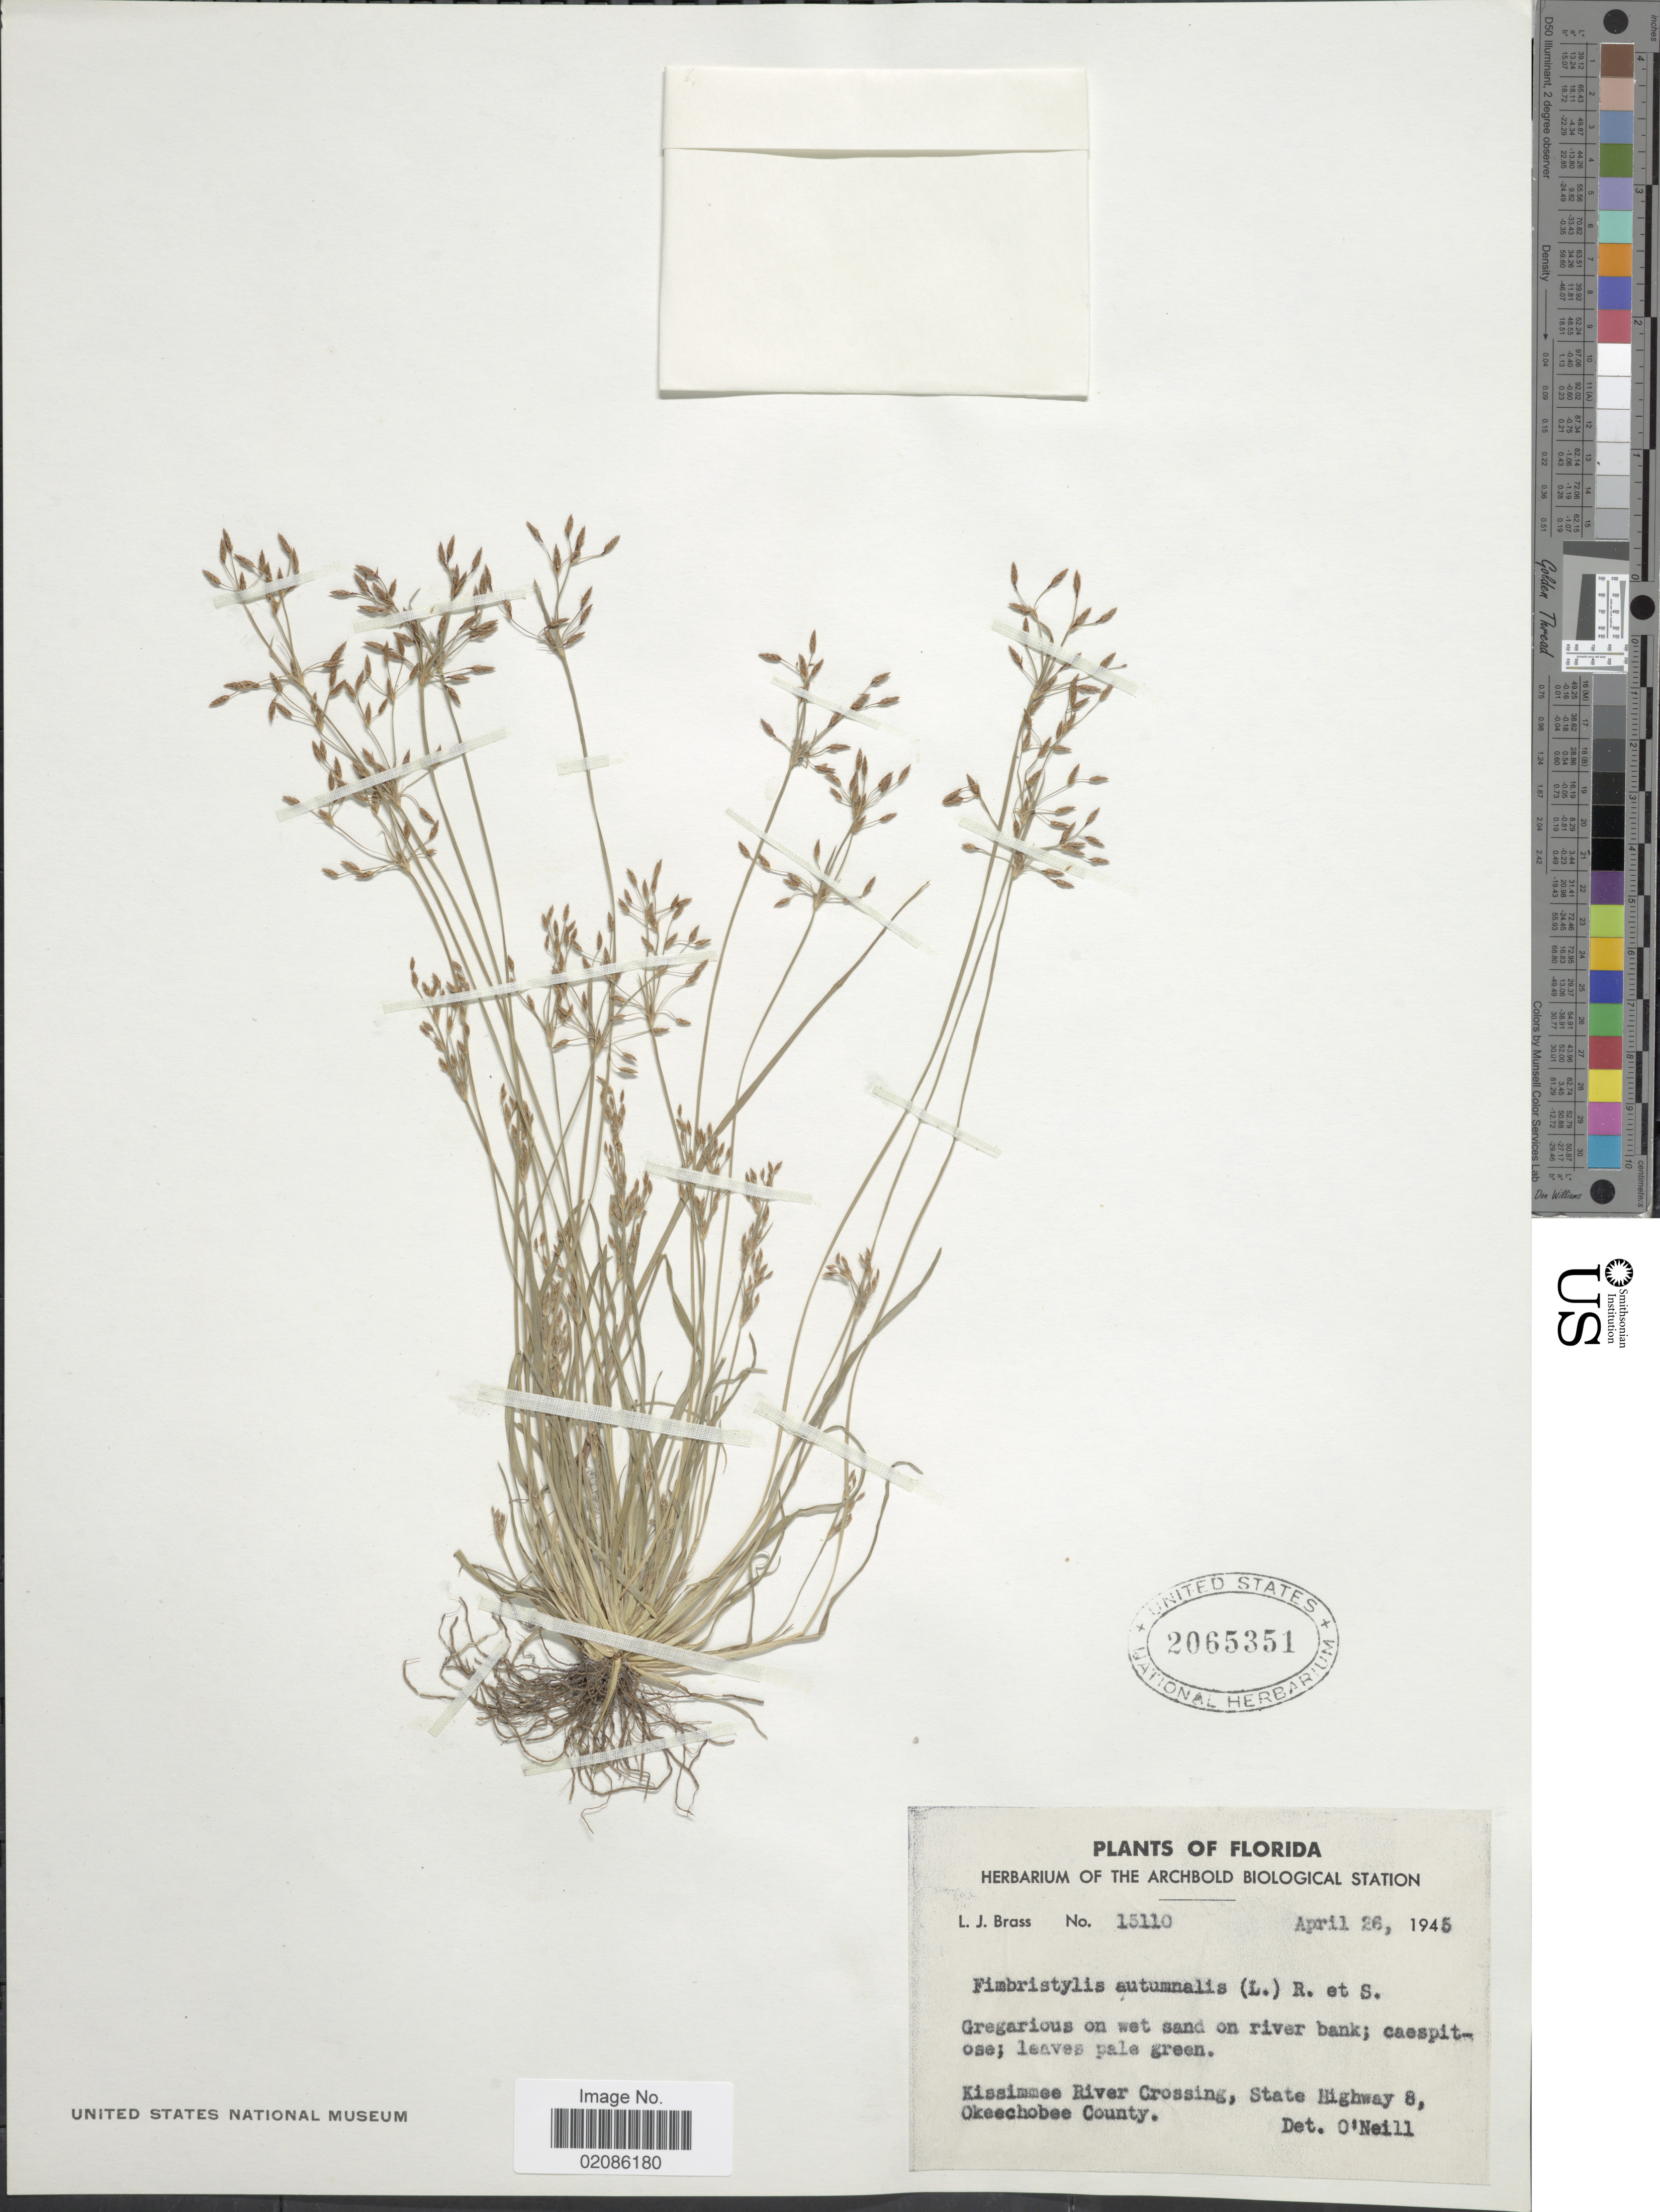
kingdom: Plantae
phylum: Tracheophyta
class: Liliopsida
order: Poales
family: Cyperaceae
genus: Fimbristylis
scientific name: Fimbristylis autumnalis (L.) Roem. & Schult.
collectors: L. J. Brass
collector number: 15110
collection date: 1945-04-26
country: United States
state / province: Florida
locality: Kissimmee River Crossing, State Highway 8, Okeechobee County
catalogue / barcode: US 2065351